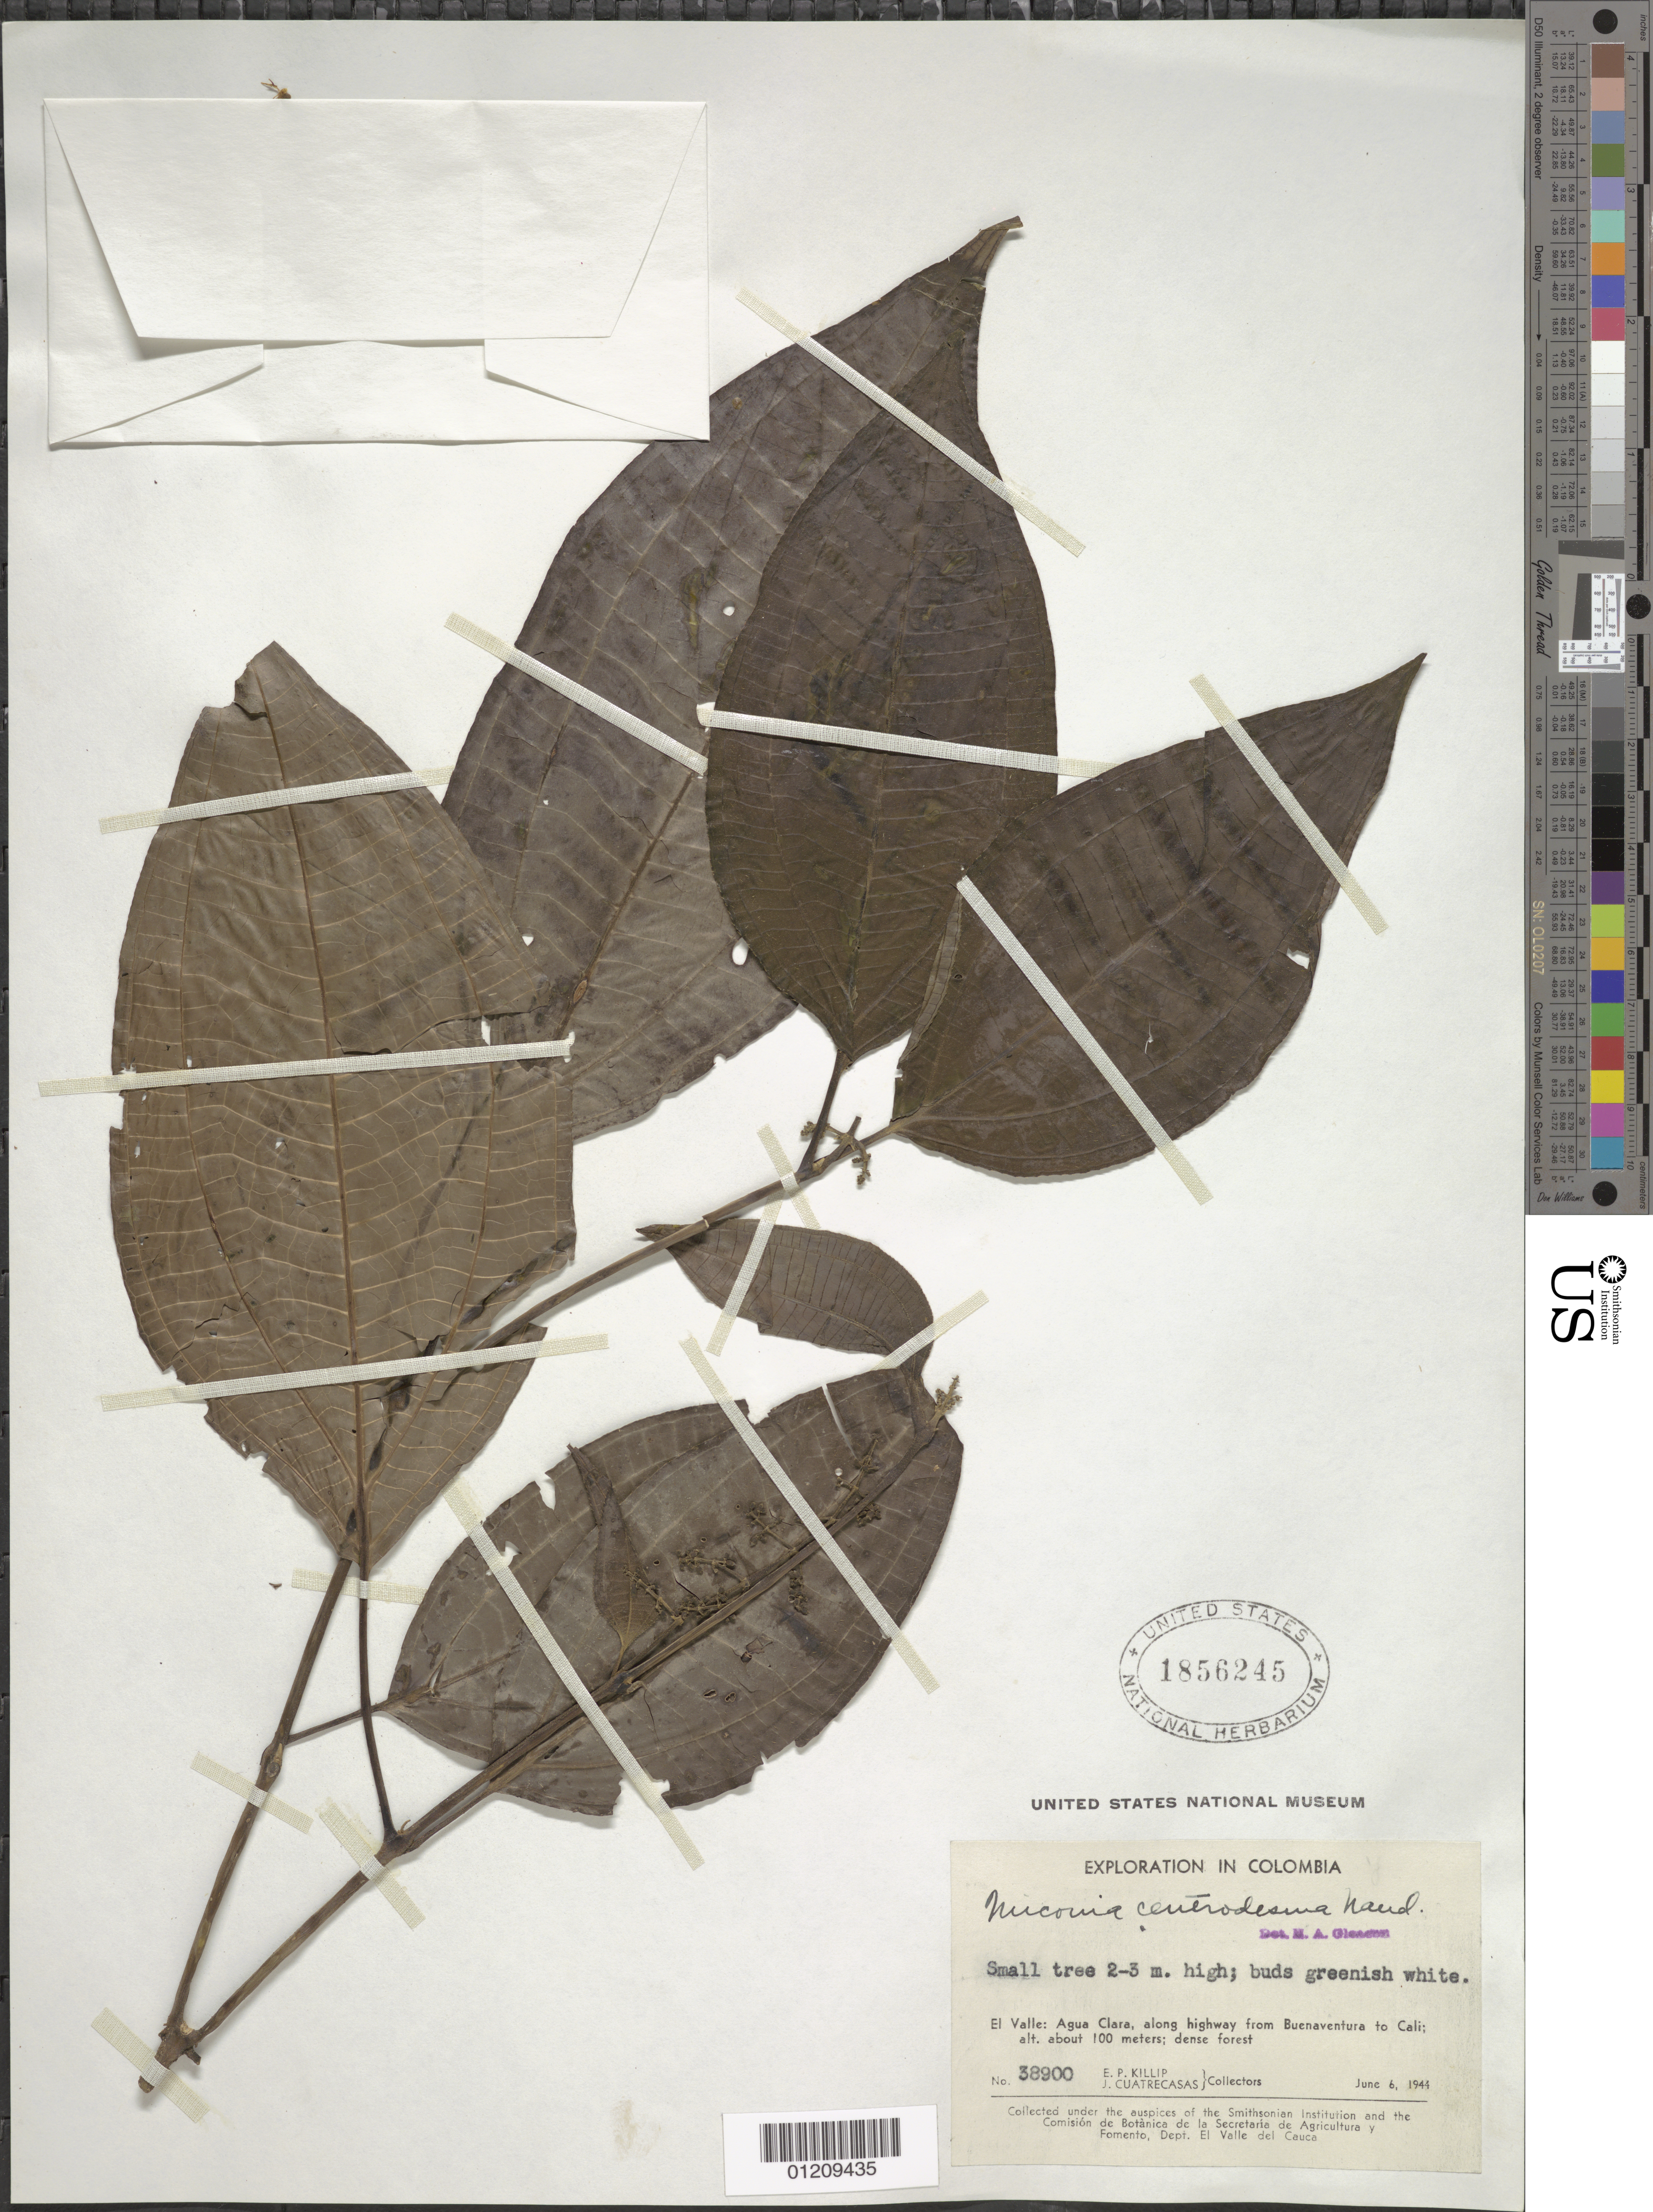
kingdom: Plantae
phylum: Tracheophyta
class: Magnoliopsida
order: Myrtales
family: Melastomataceae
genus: Miconia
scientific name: Miconia centrodesma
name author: Naudin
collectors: E. P. Killip & J. Cuatrecasas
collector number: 38900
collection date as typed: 06 Jun 1944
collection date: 1944-06-06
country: Colombia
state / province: Valle del Cauca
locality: Agua Clara, along highway from Buena Ventura to Cali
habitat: dense forest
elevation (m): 100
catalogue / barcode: US 1856245